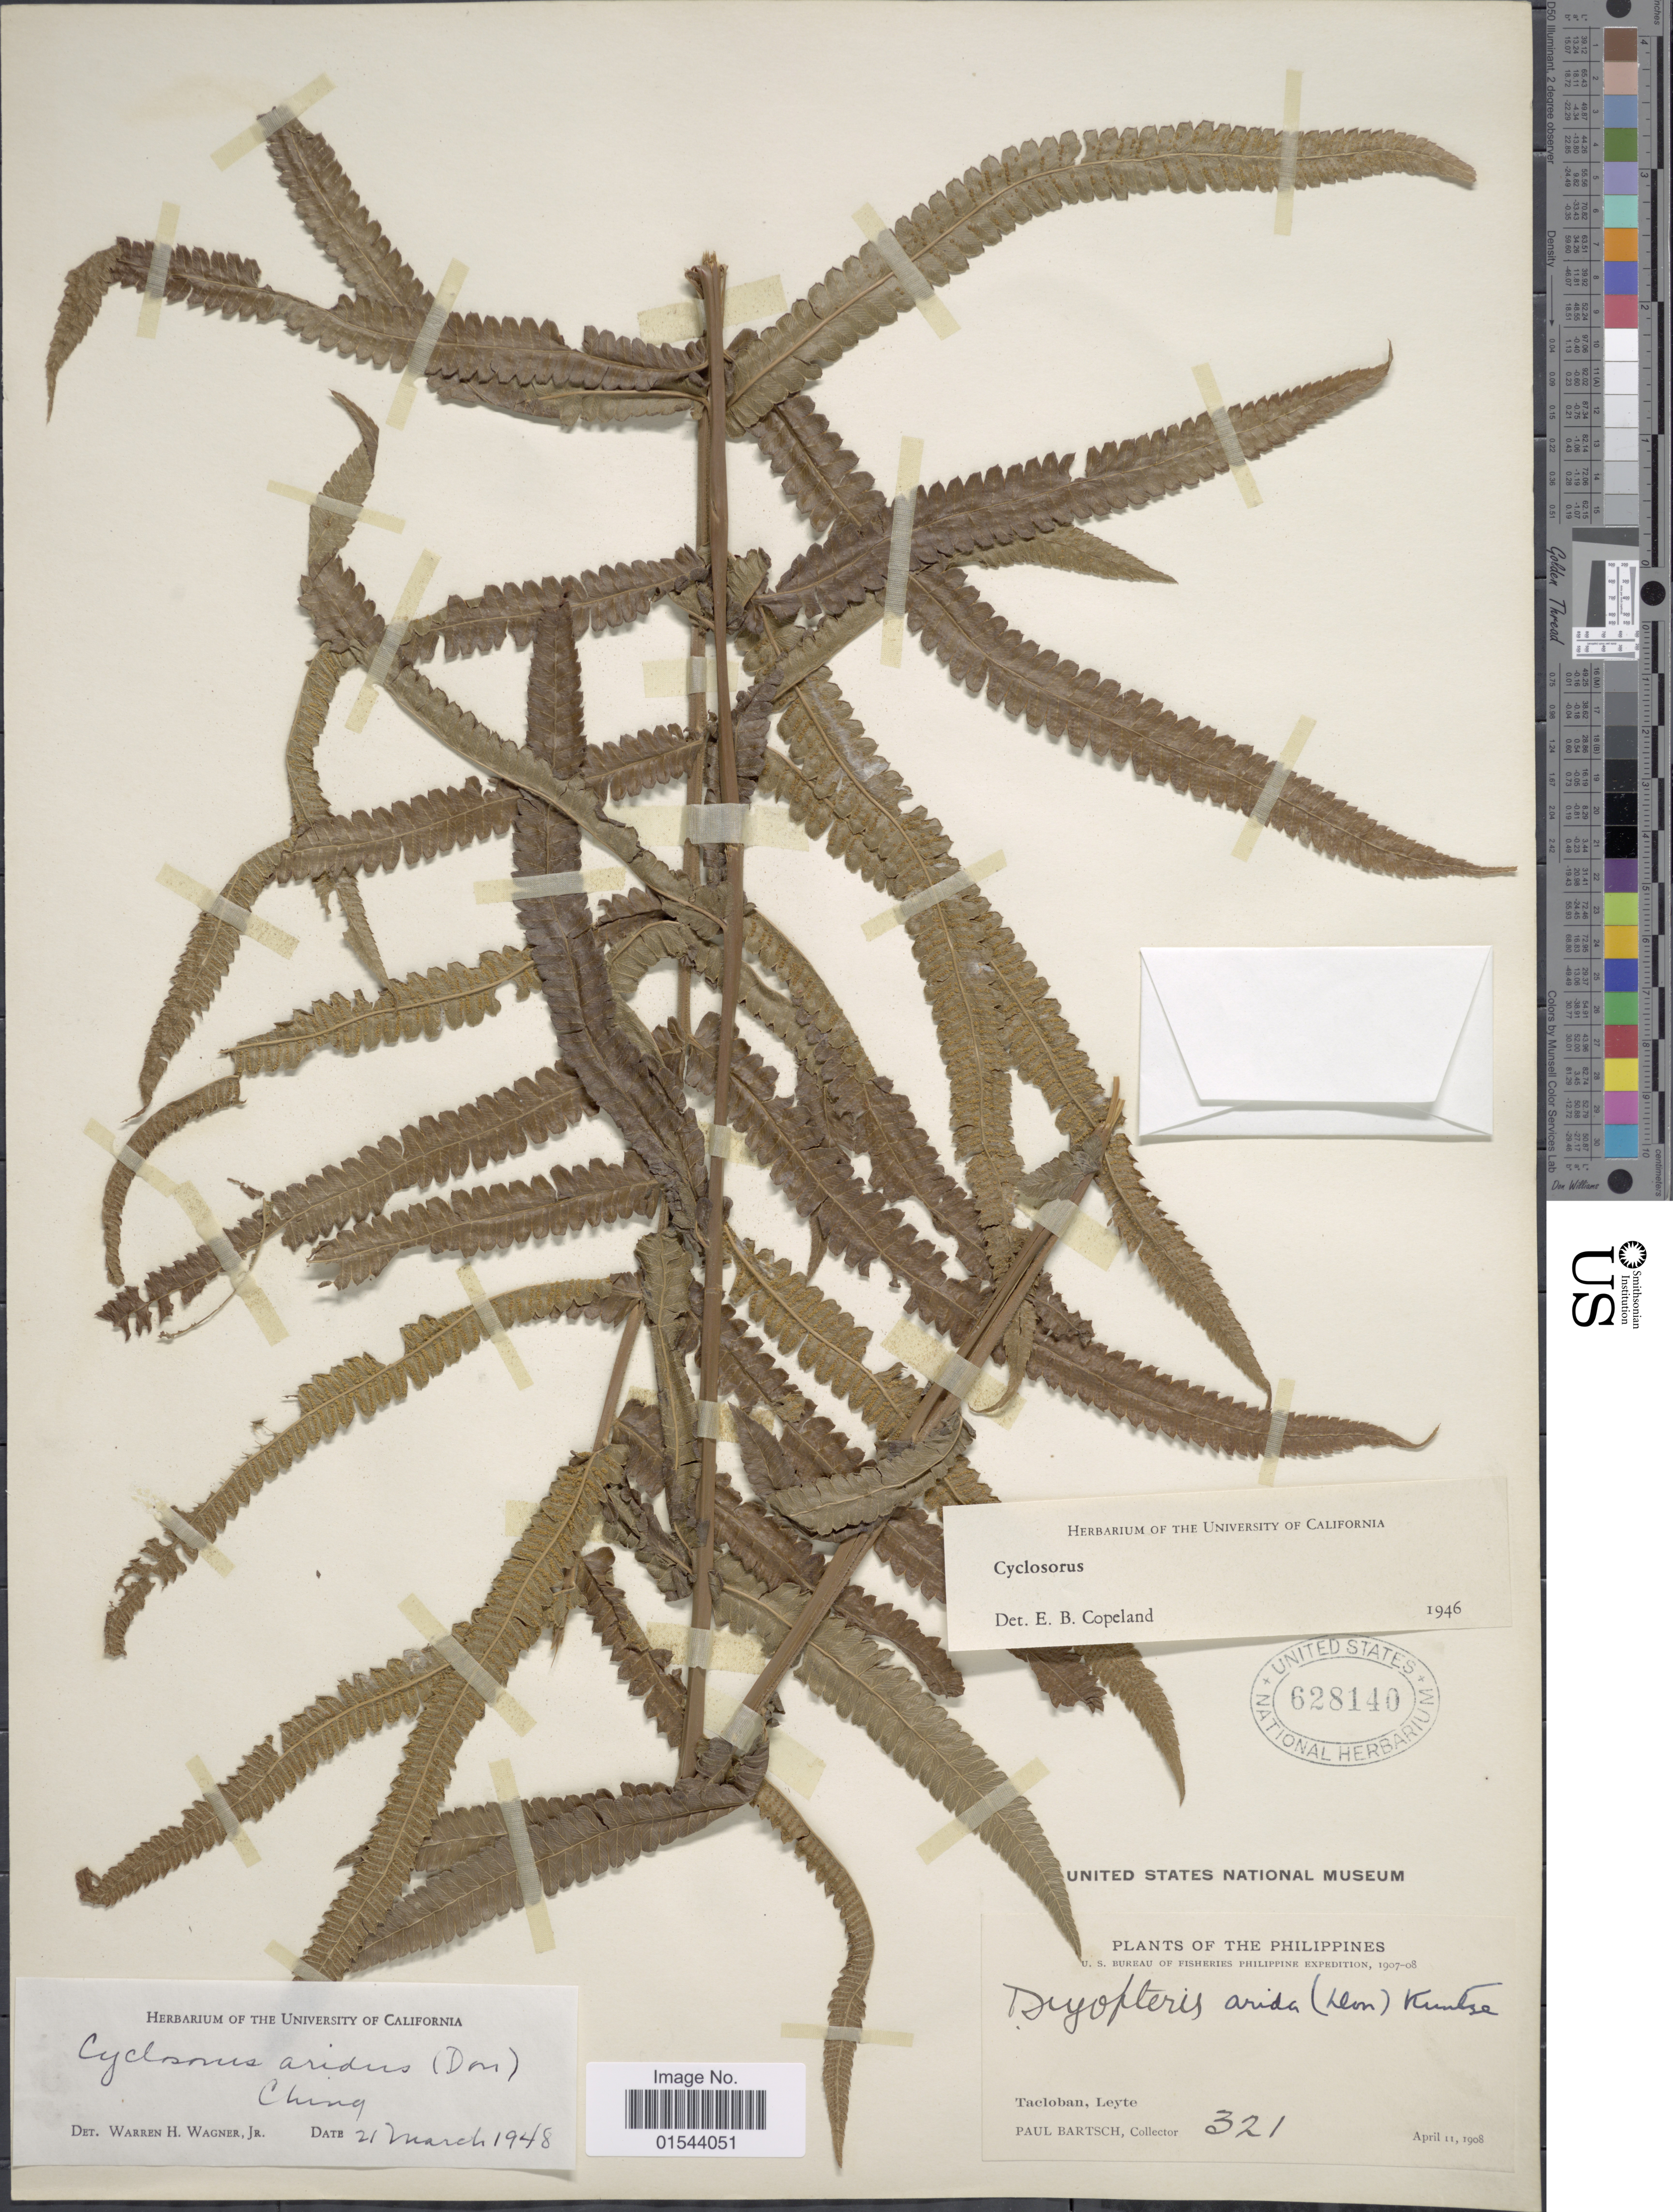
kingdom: Plantae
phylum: Tracheophyta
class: Polypodiopsida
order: Polypodiales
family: Thelypteridaceae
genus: Christella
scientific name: Christella arida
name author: (D. Don) Holttum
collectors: P. Bartsch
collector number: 321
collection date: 1908-04-11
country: Philippines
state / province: Eastern Visayas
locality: Tacloban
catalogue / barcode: US 628140